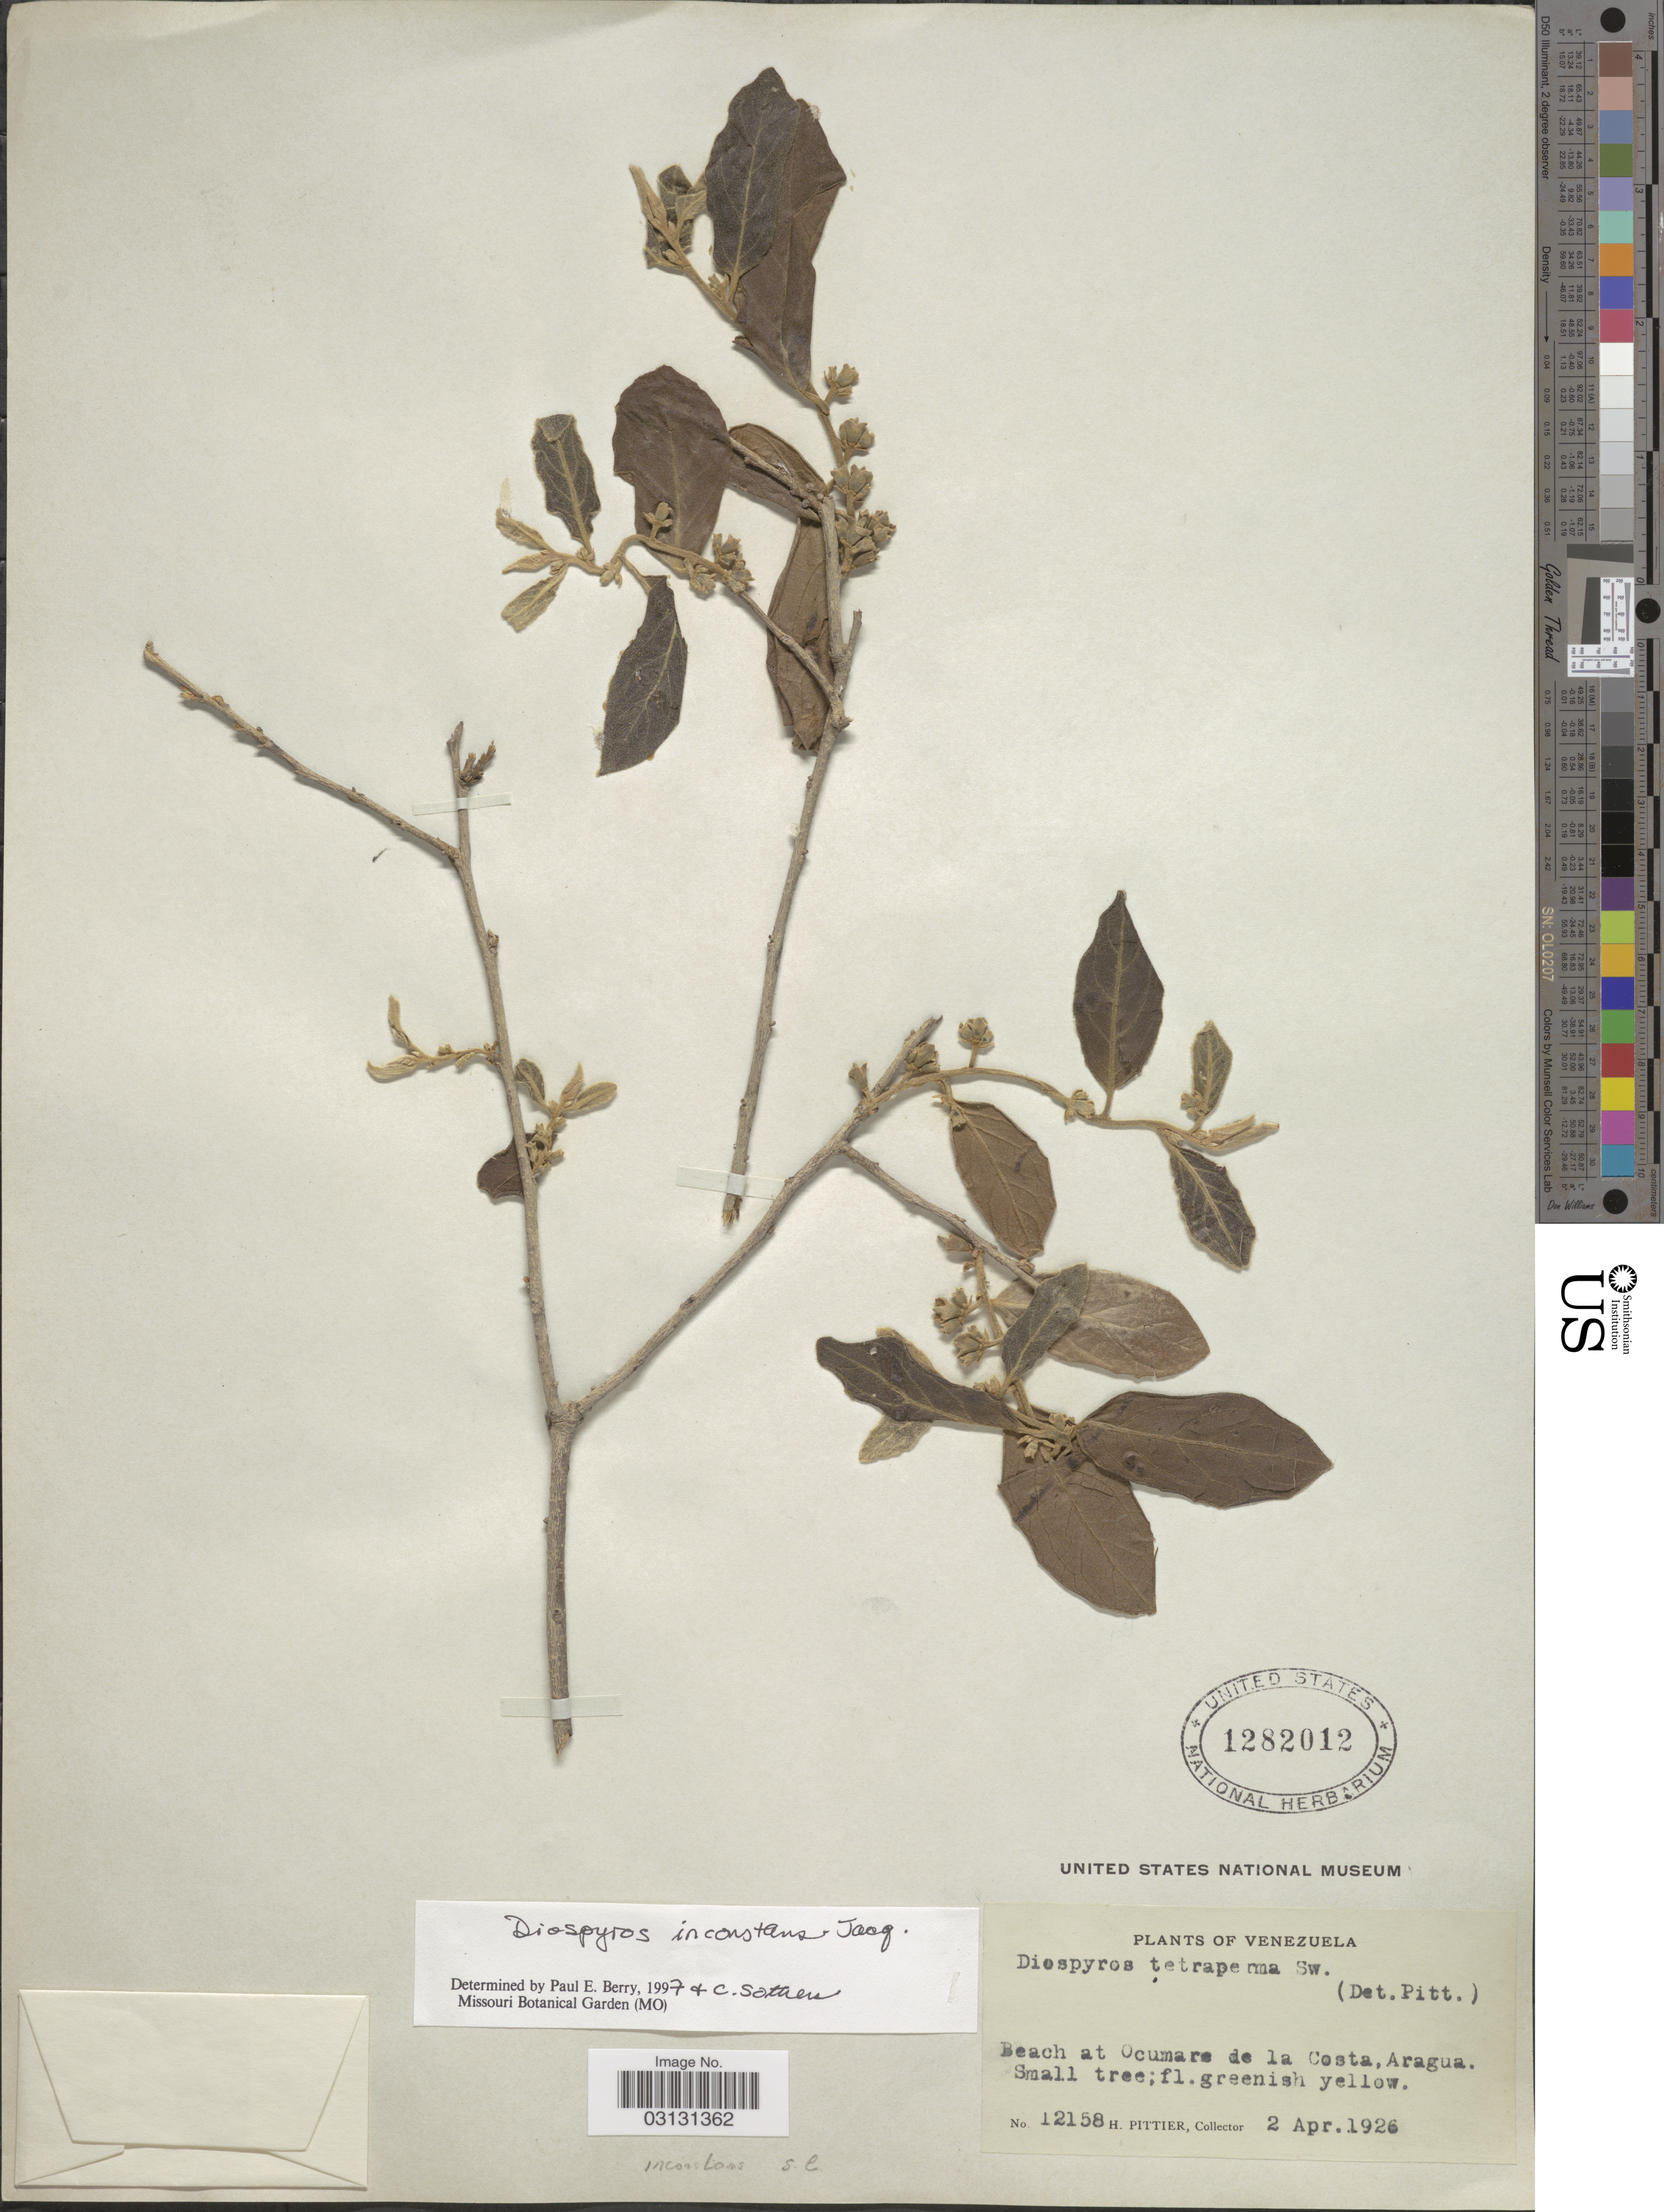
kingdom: Plantae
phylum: Tracheophyta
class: Magnoliopsida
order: Ericales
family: Ebenaceae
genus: Diospyros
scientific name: Diospyros inconstans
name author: Jacq.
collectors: H. F. Pittier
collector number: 12158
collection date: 1926-04-02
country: Venezuela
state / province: Aragua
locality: Beach at Ocumare de la Costa.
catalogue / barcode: US 1282012